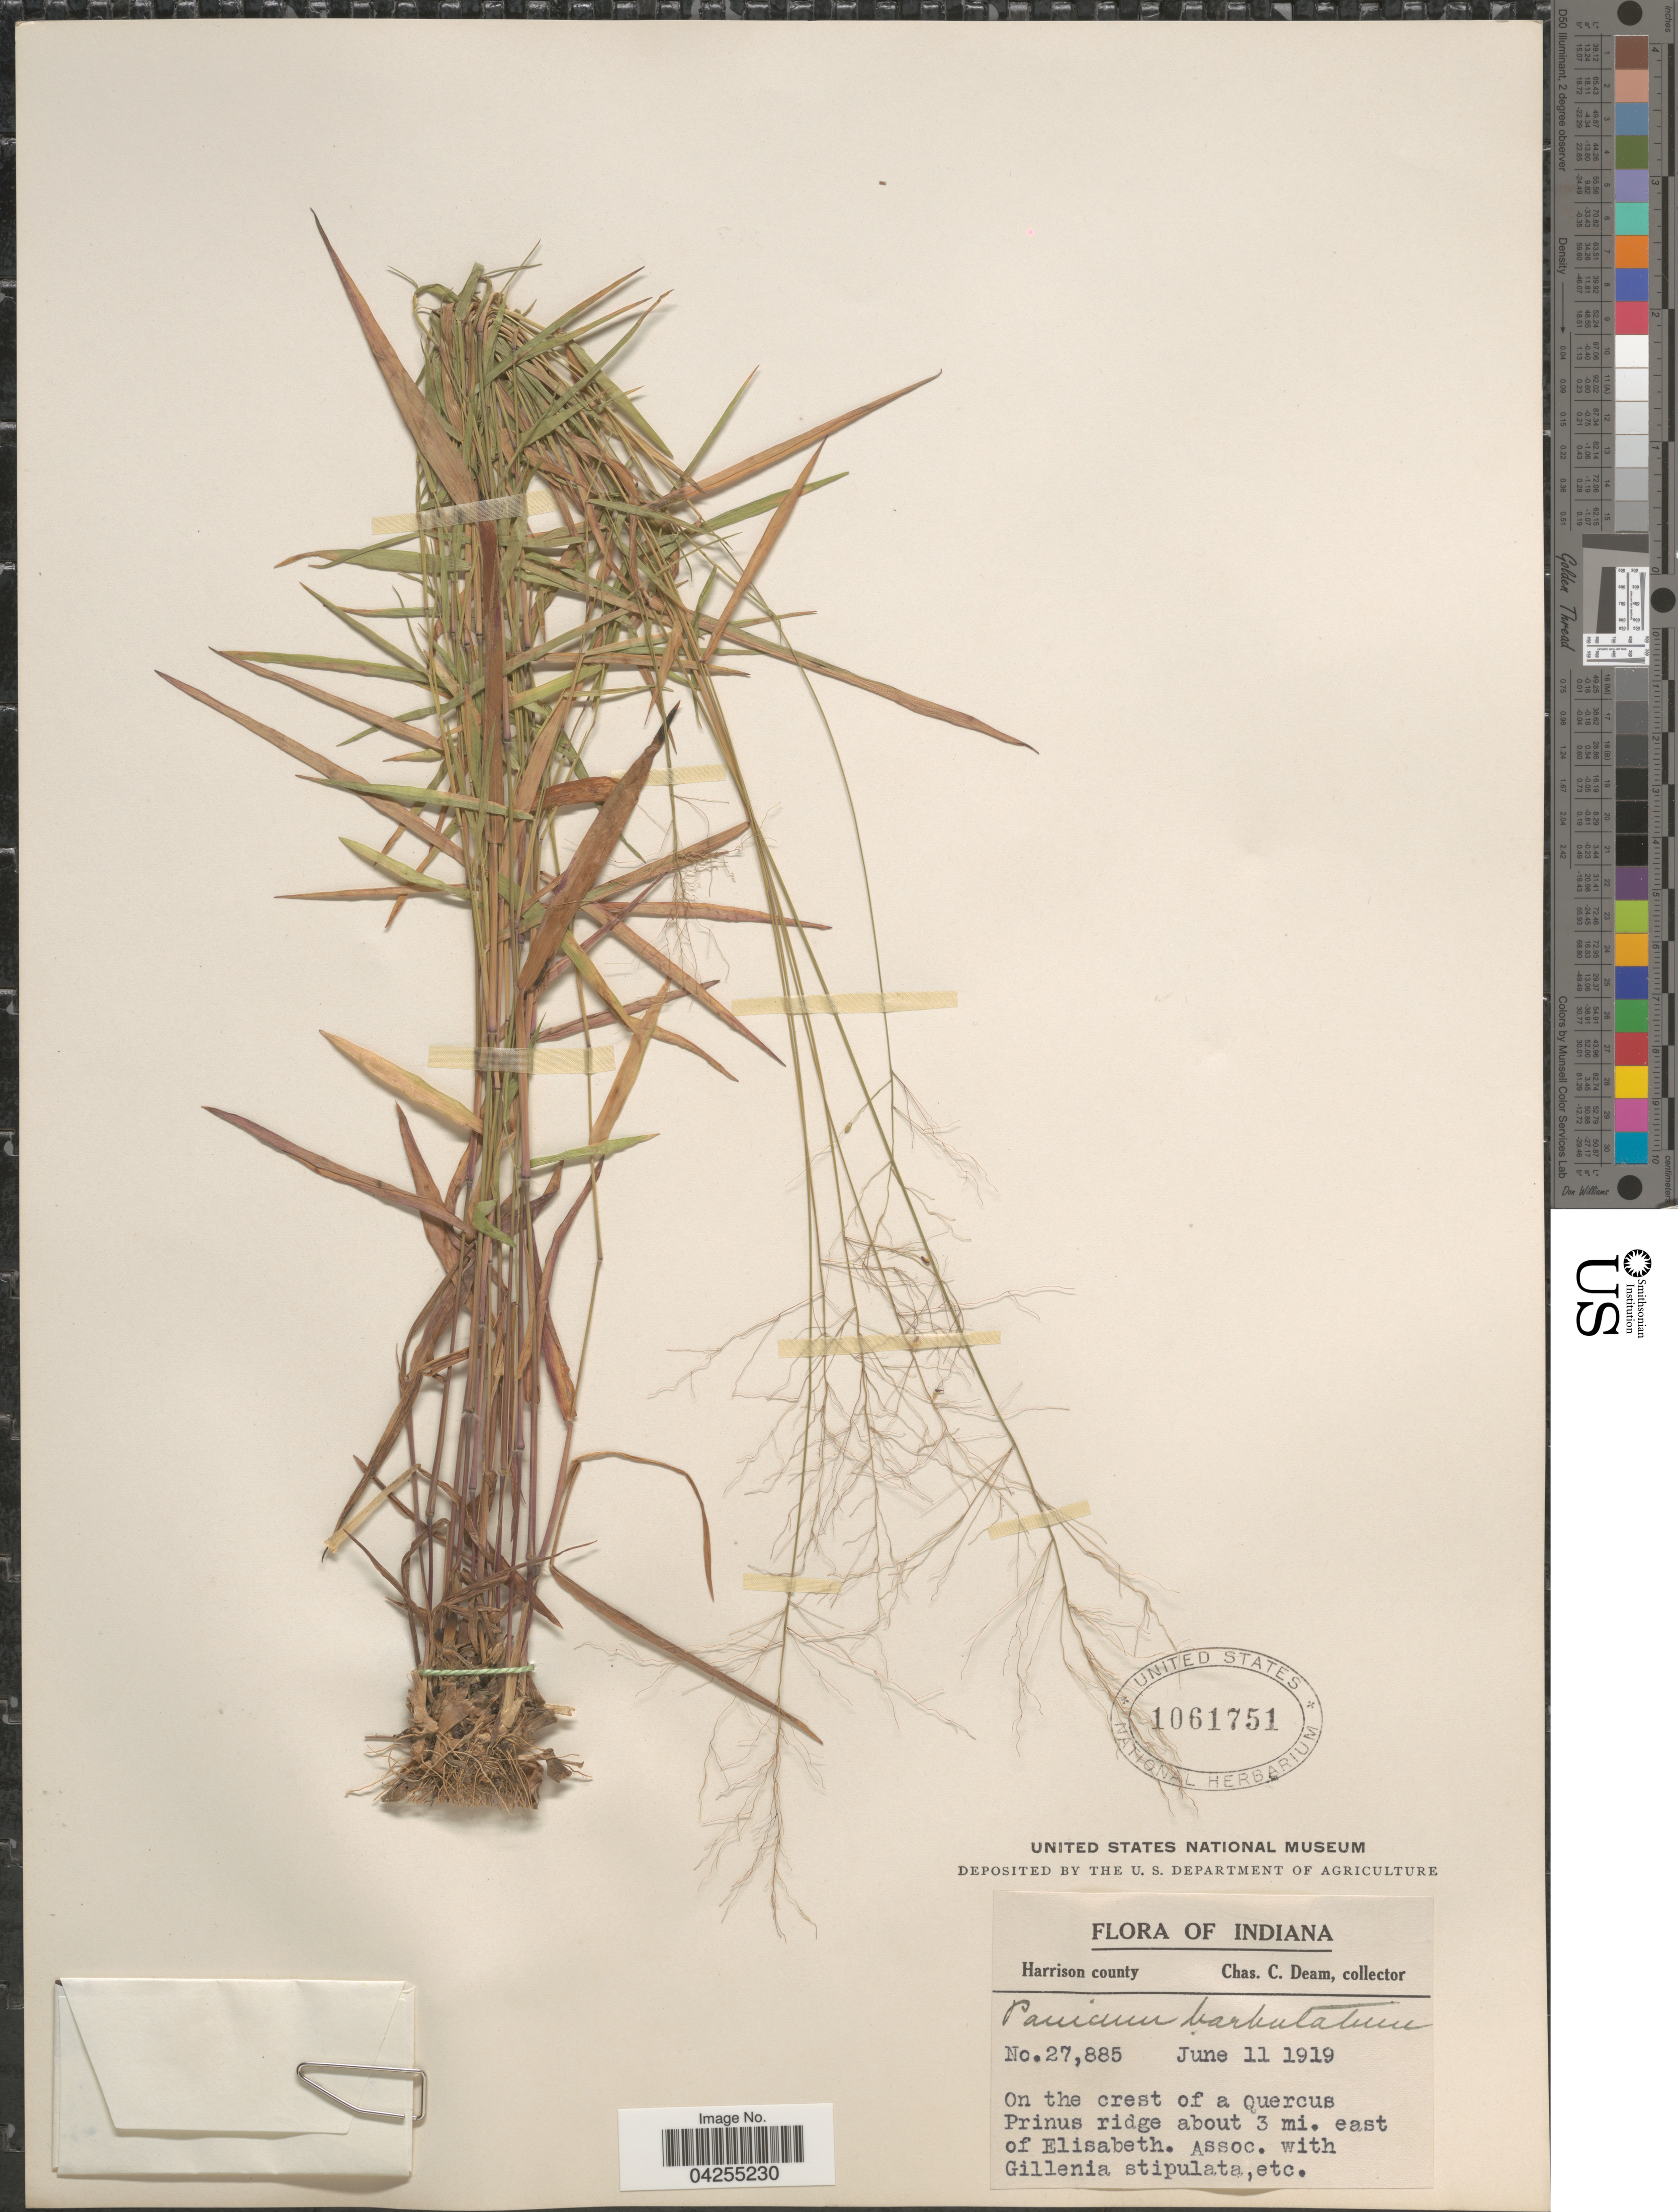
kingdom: Plantae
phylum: Tracheophyta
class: Liliopsida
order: Poales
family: Poaceae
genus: Dichanthelium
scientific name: Dichanthelium dichotomum var. dichotomum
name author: (L.) Gould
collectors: C. C. Deam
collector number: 27885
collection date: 1919-06-11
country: United States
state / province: Indiana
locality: Harrison county. On the crest of a Quercus Prinus ridge about 3 mi. east of Elisabeth.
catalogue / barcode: US 1061751